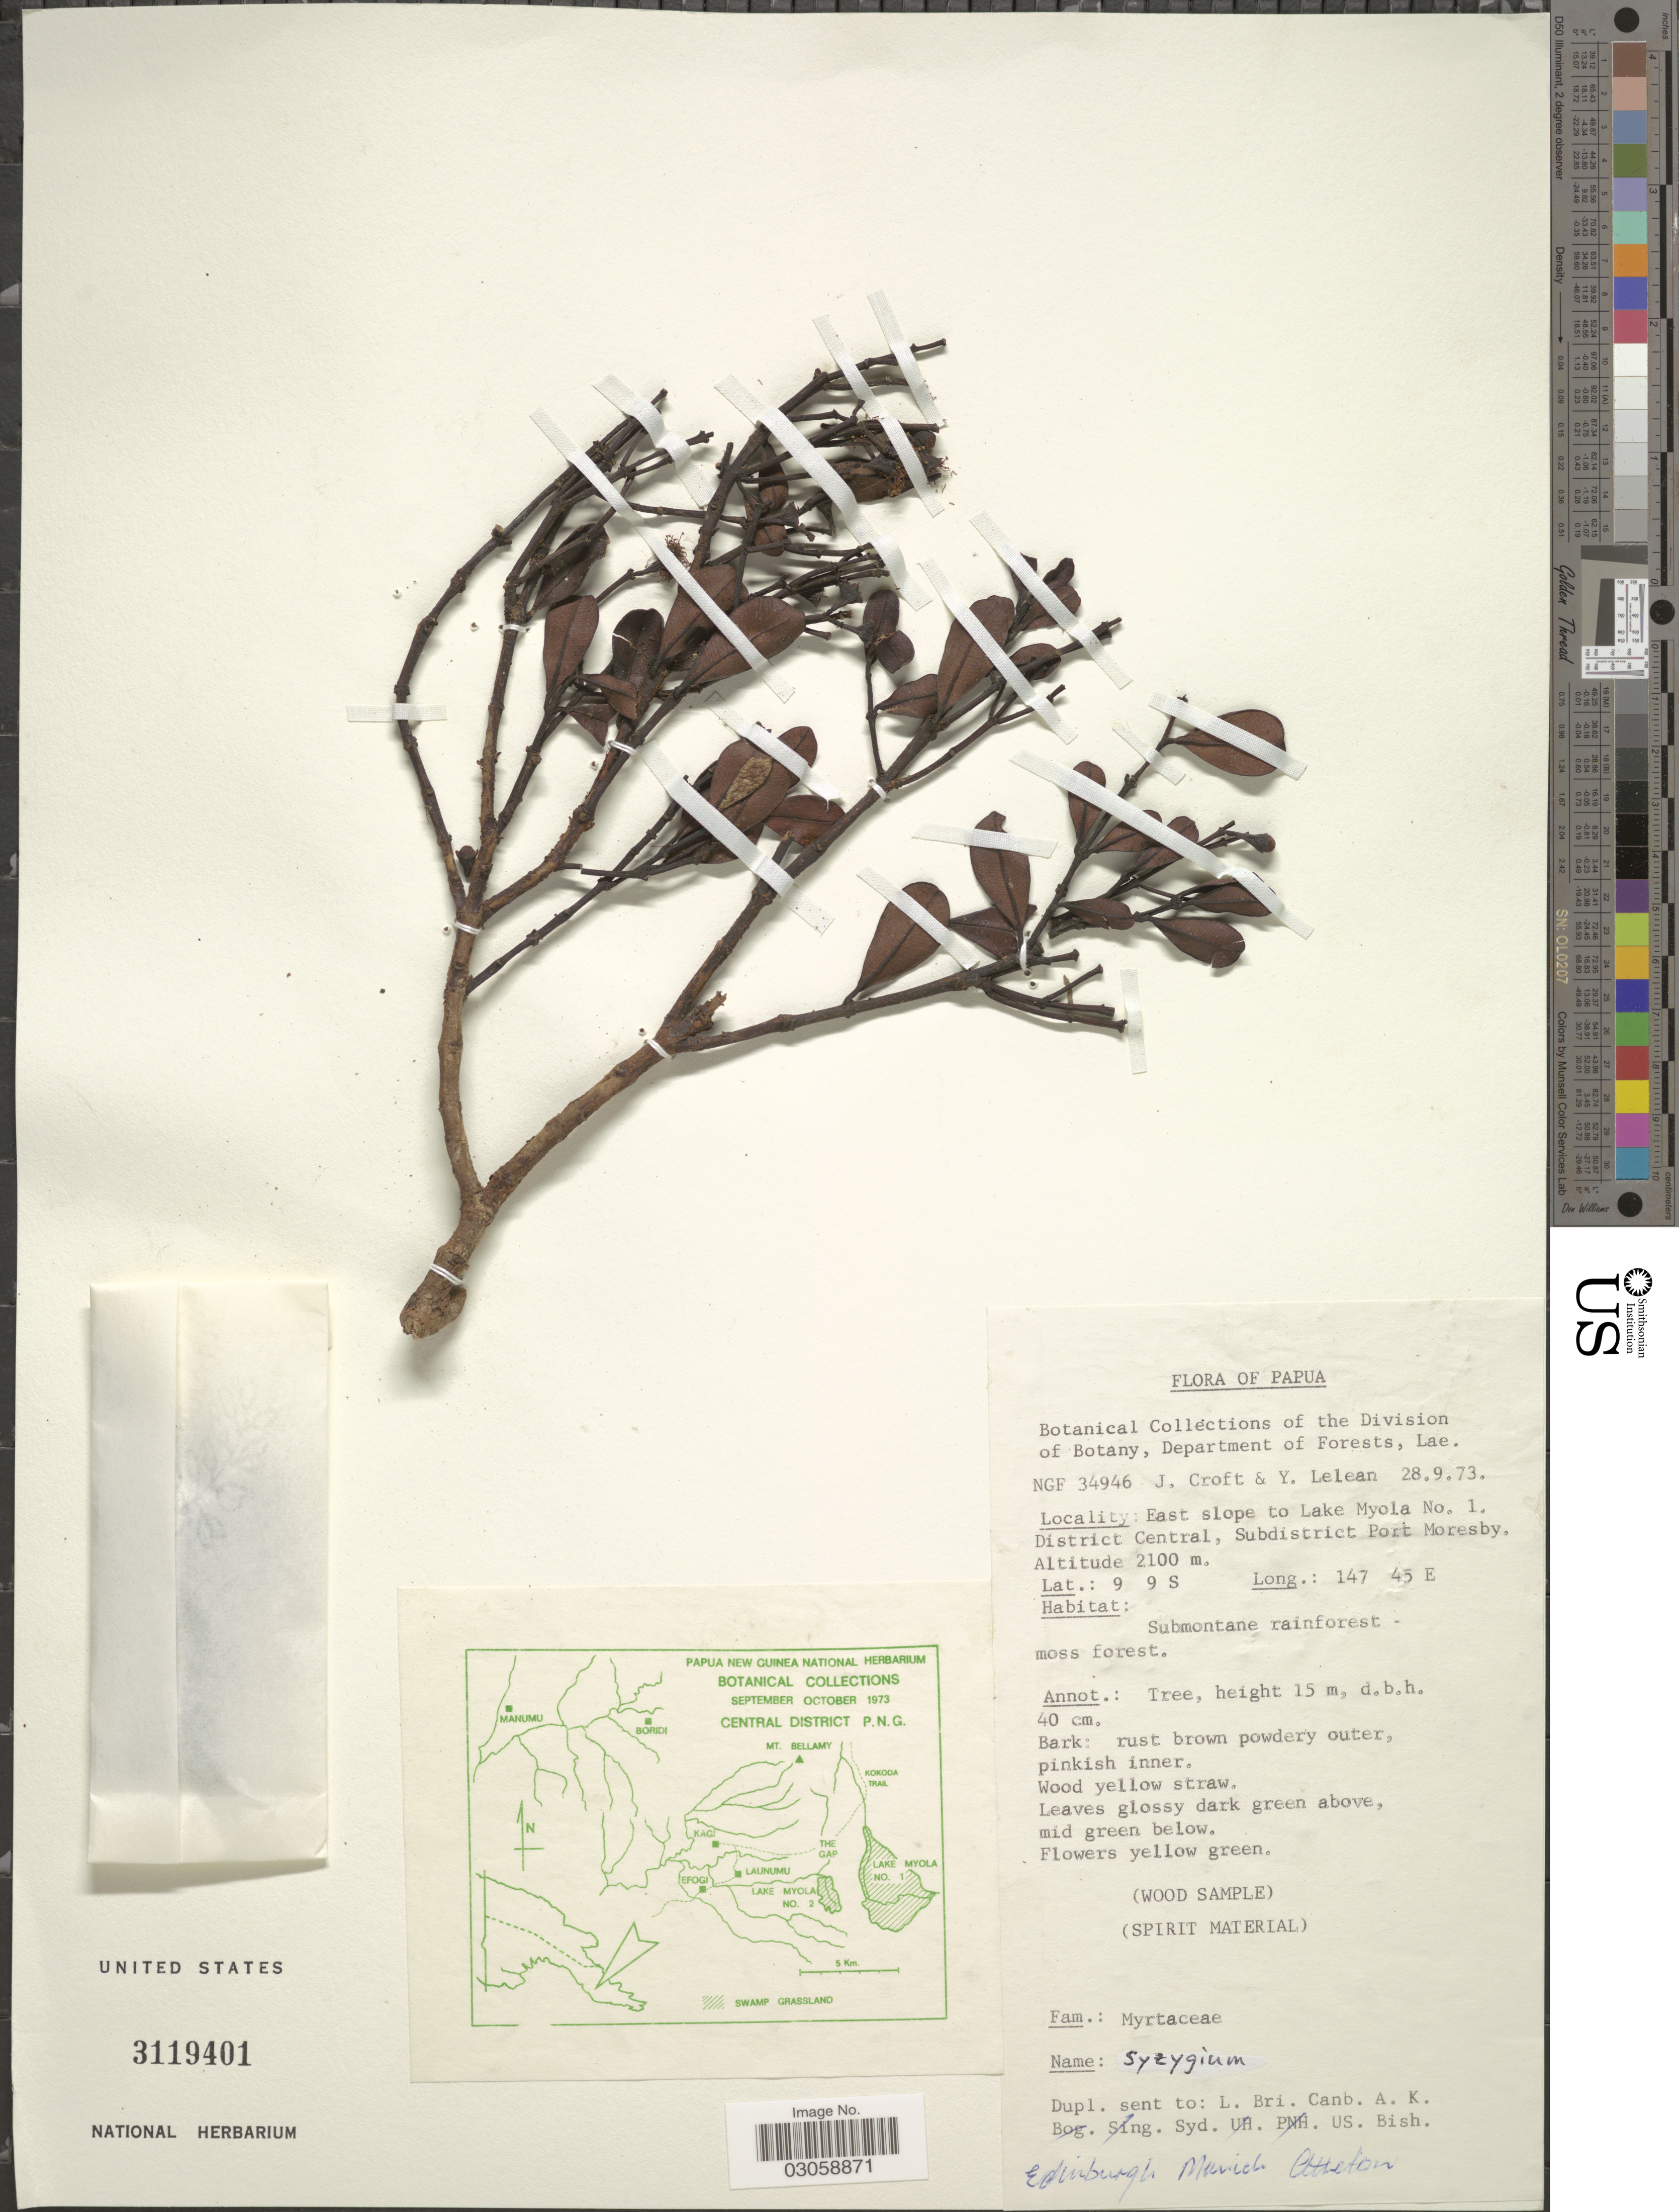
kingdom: Plantae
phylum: Tracheophyta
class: Magnoliopsida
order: Myrtales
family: Myrtaceae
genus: Syzygium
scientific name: Syzygium sp.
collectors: J. Croft & Y. Lelean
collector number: NGF 34946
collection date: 1973-09-28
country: Papua New Guinea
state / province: Central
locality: East slope to Lake Myola No. 1, District Central, Subdistrict Port Moresby.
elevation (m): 2100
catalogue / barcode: US 3119401